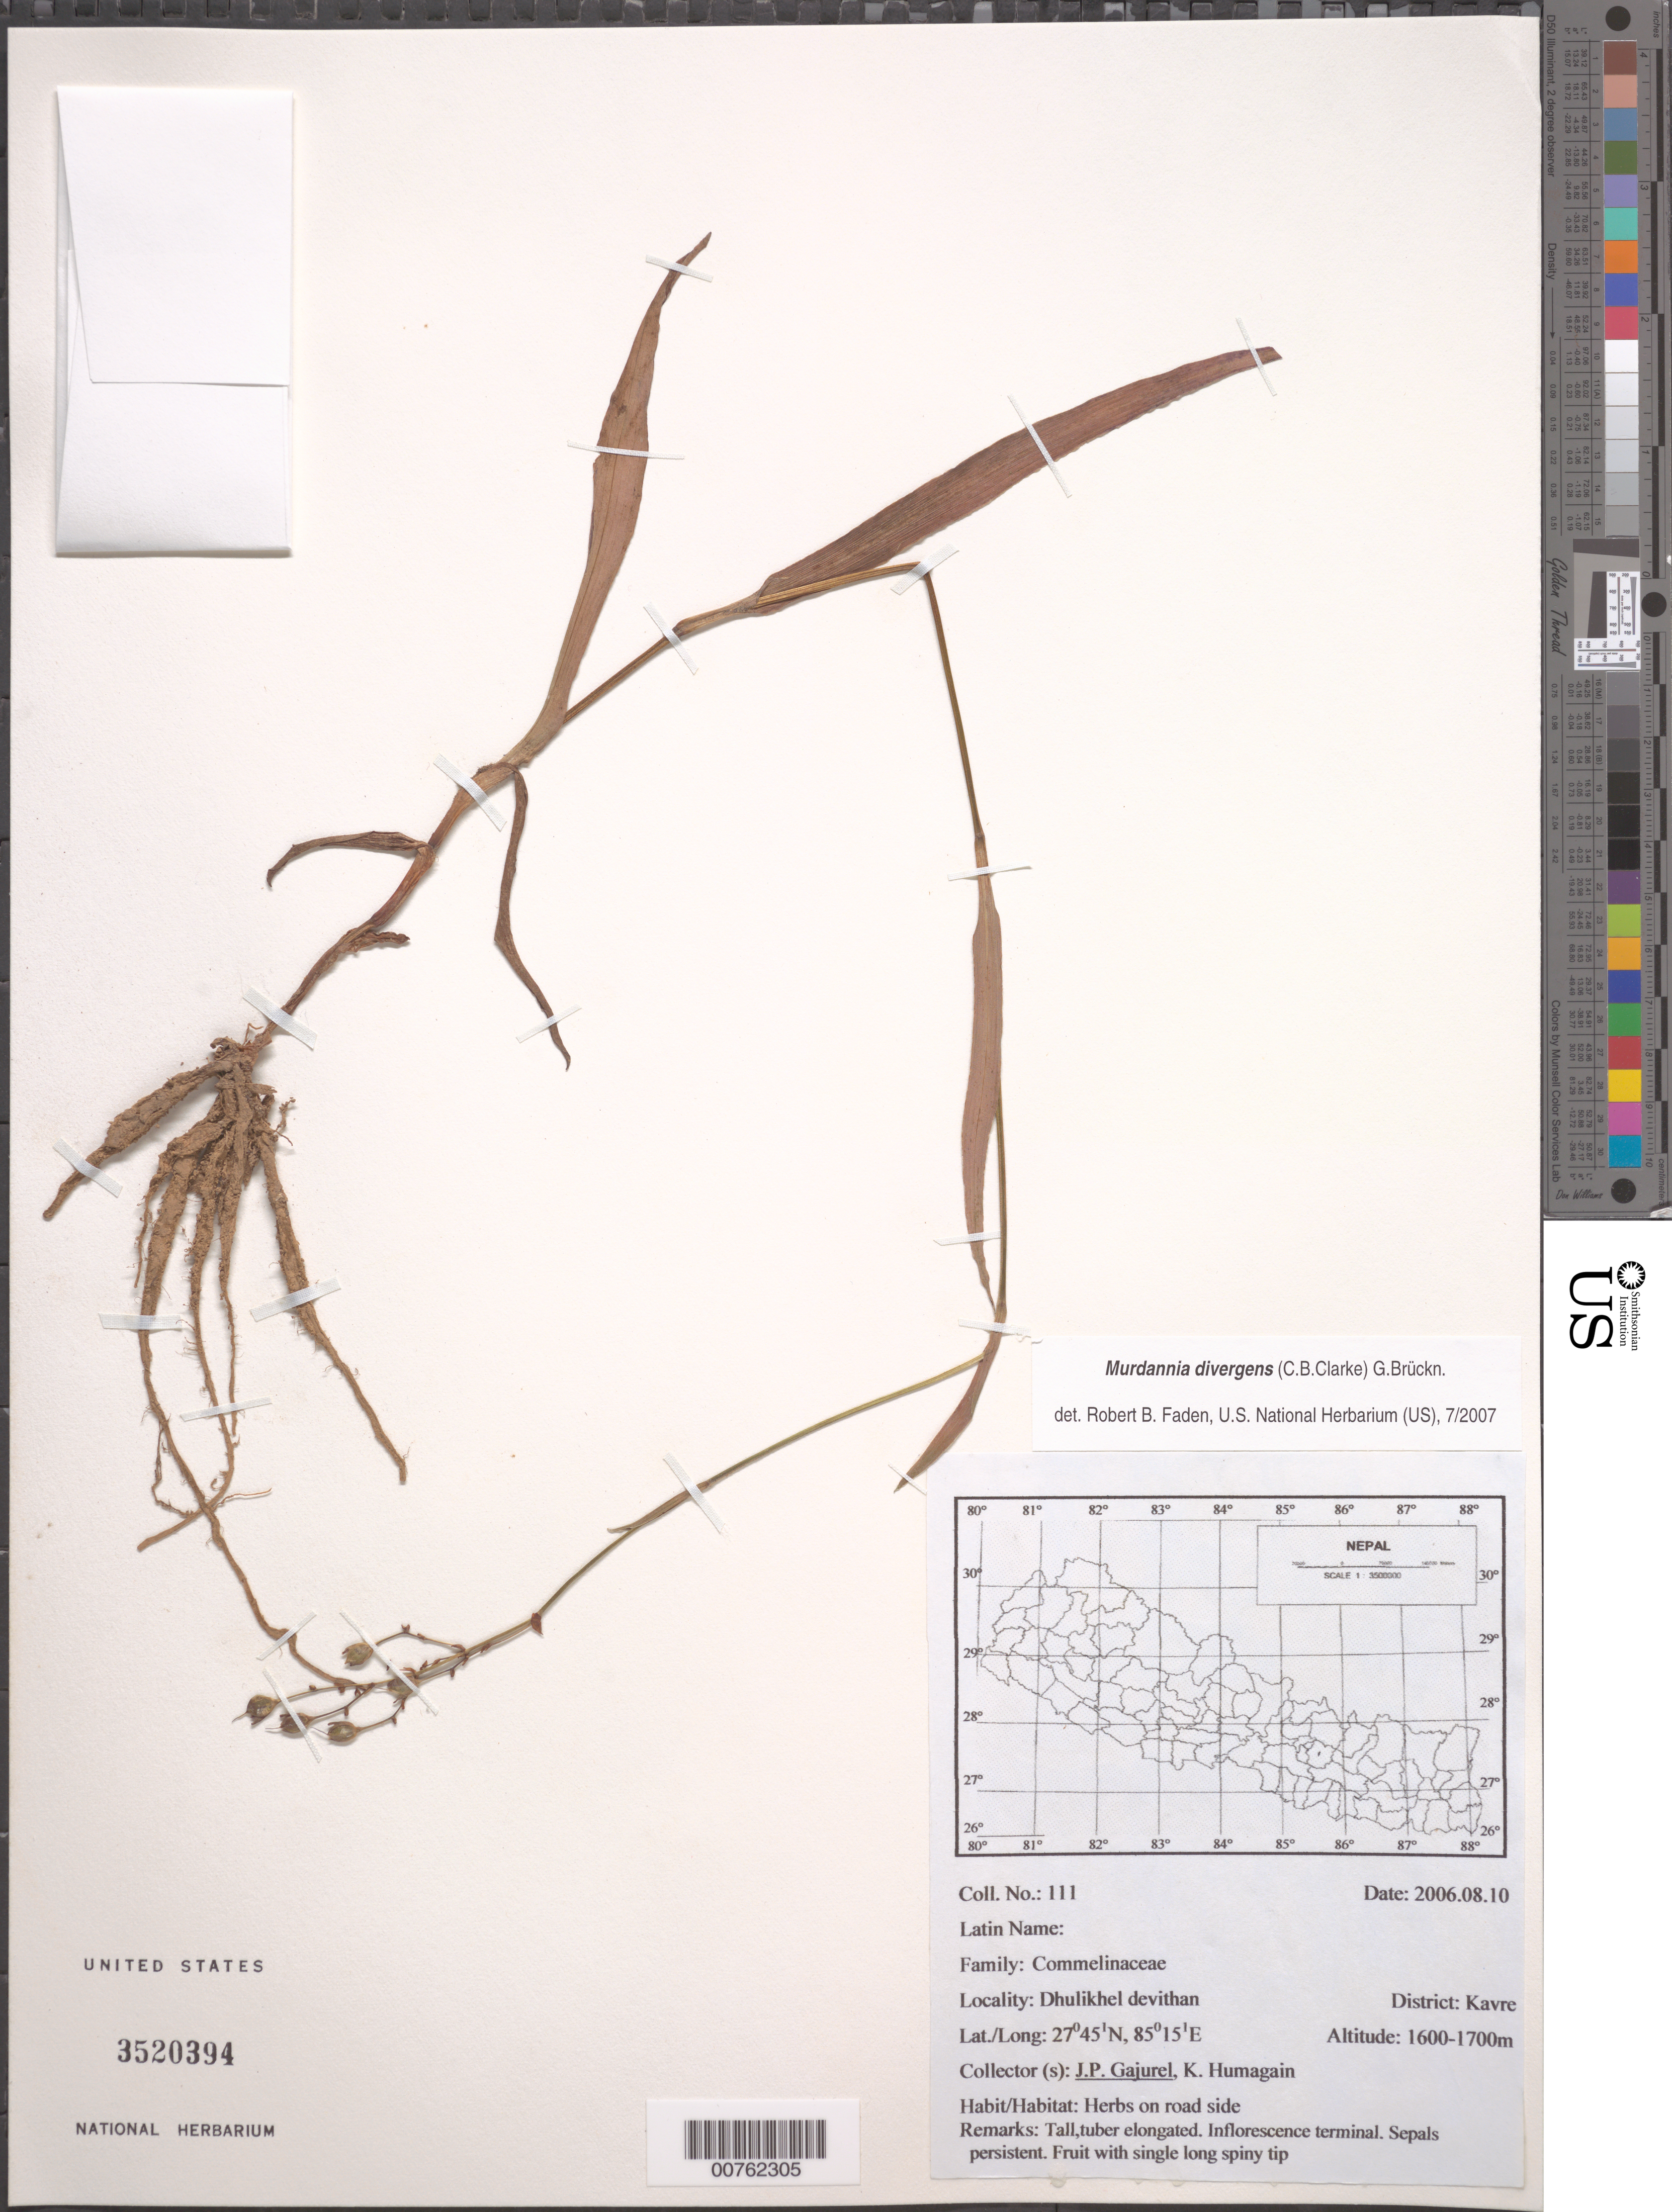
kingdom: Plantae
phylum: Tracheophyta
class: Liliopsida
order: Commelinales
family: Commelinaceae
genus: Murdannia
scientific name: Murdannia divergens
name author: (C.B. Clarke) G. Brückn.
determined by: Faden, Robert B., (US), Smithsonian Institution - National Museum of Natural History (UNITED STATES)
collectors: J. Gajurel & K. Humagain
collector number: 111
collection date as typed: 10 Aug 2006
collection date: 2006-08-10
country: Nepal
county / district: Kavre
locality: Dhulikhel devithan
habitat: Herbs on road side.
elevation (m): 1600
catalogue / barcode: US 3520394